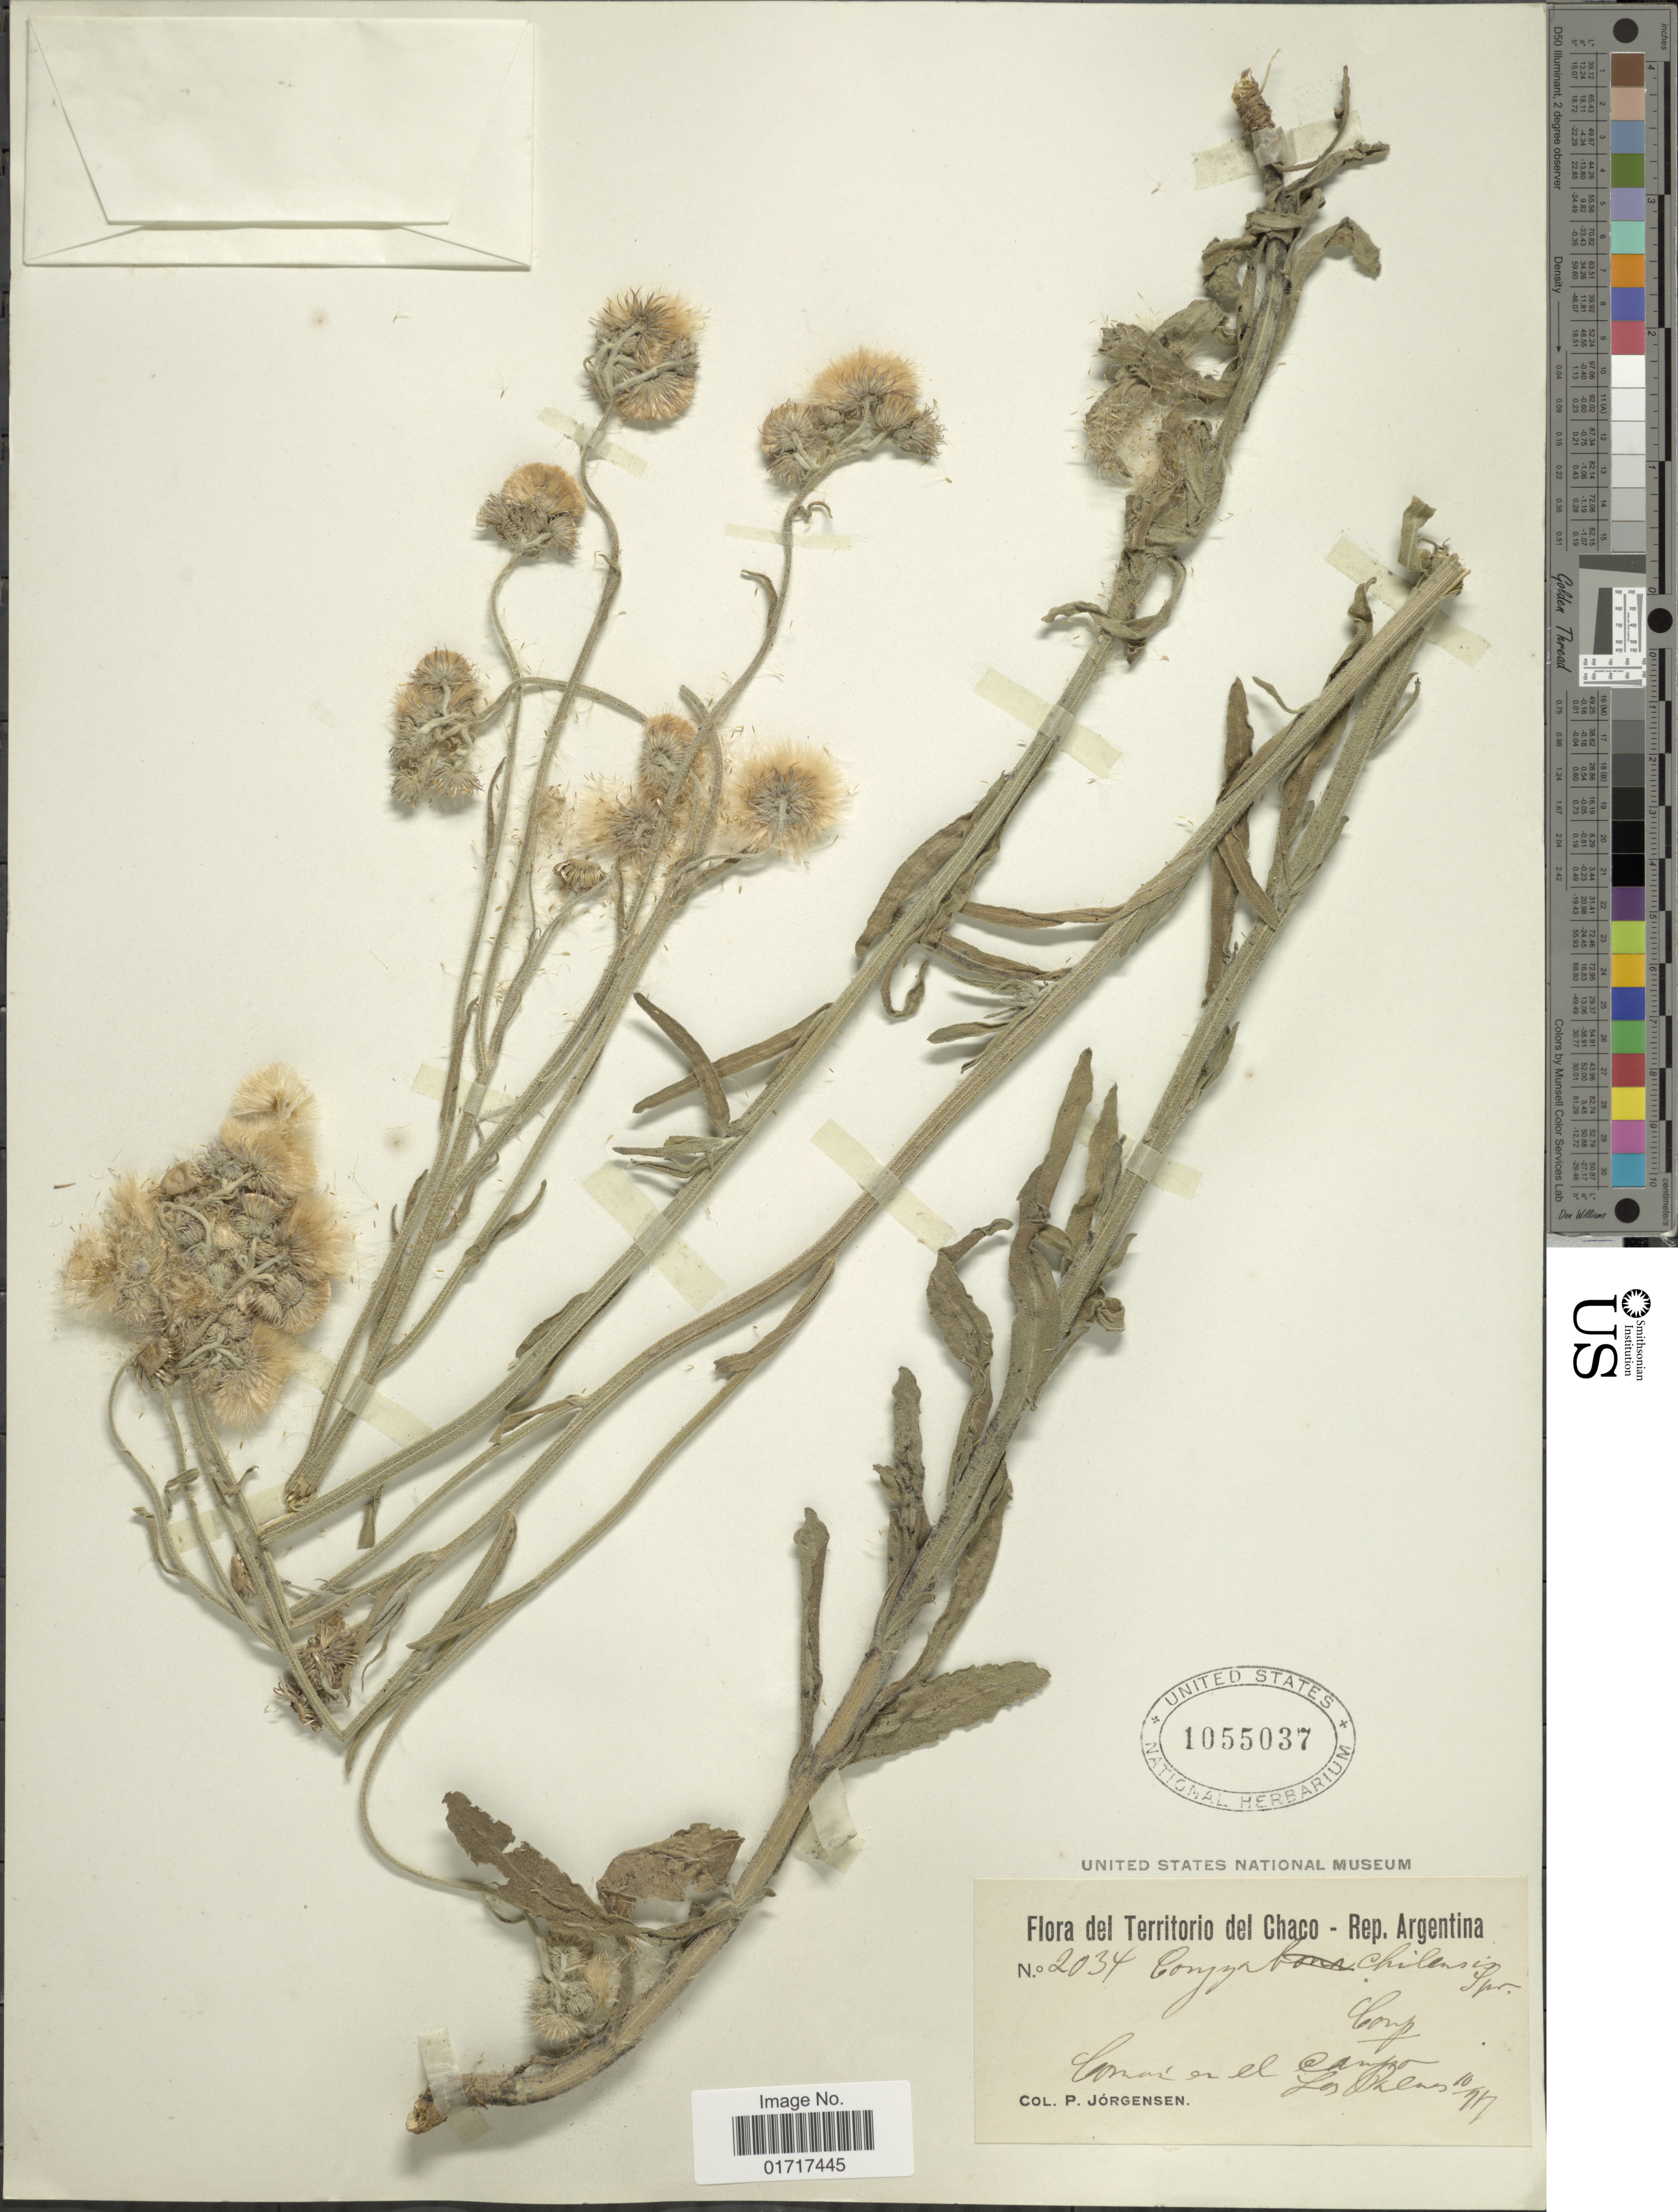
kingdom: Plantae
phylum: Tracheophyta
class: Magnoliopsida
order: Asterales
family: Asteraceae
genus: Conyza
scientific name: Conyza primulaefolia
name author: (Lam.) Cuatrec. & Lourteig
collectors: P. Jörgensen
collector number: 2034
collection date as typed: Transcribed d/m/y: 10/7/7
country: Argentina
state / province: Chaco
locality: en el Campo Las Palmas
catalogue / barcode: US 1055037